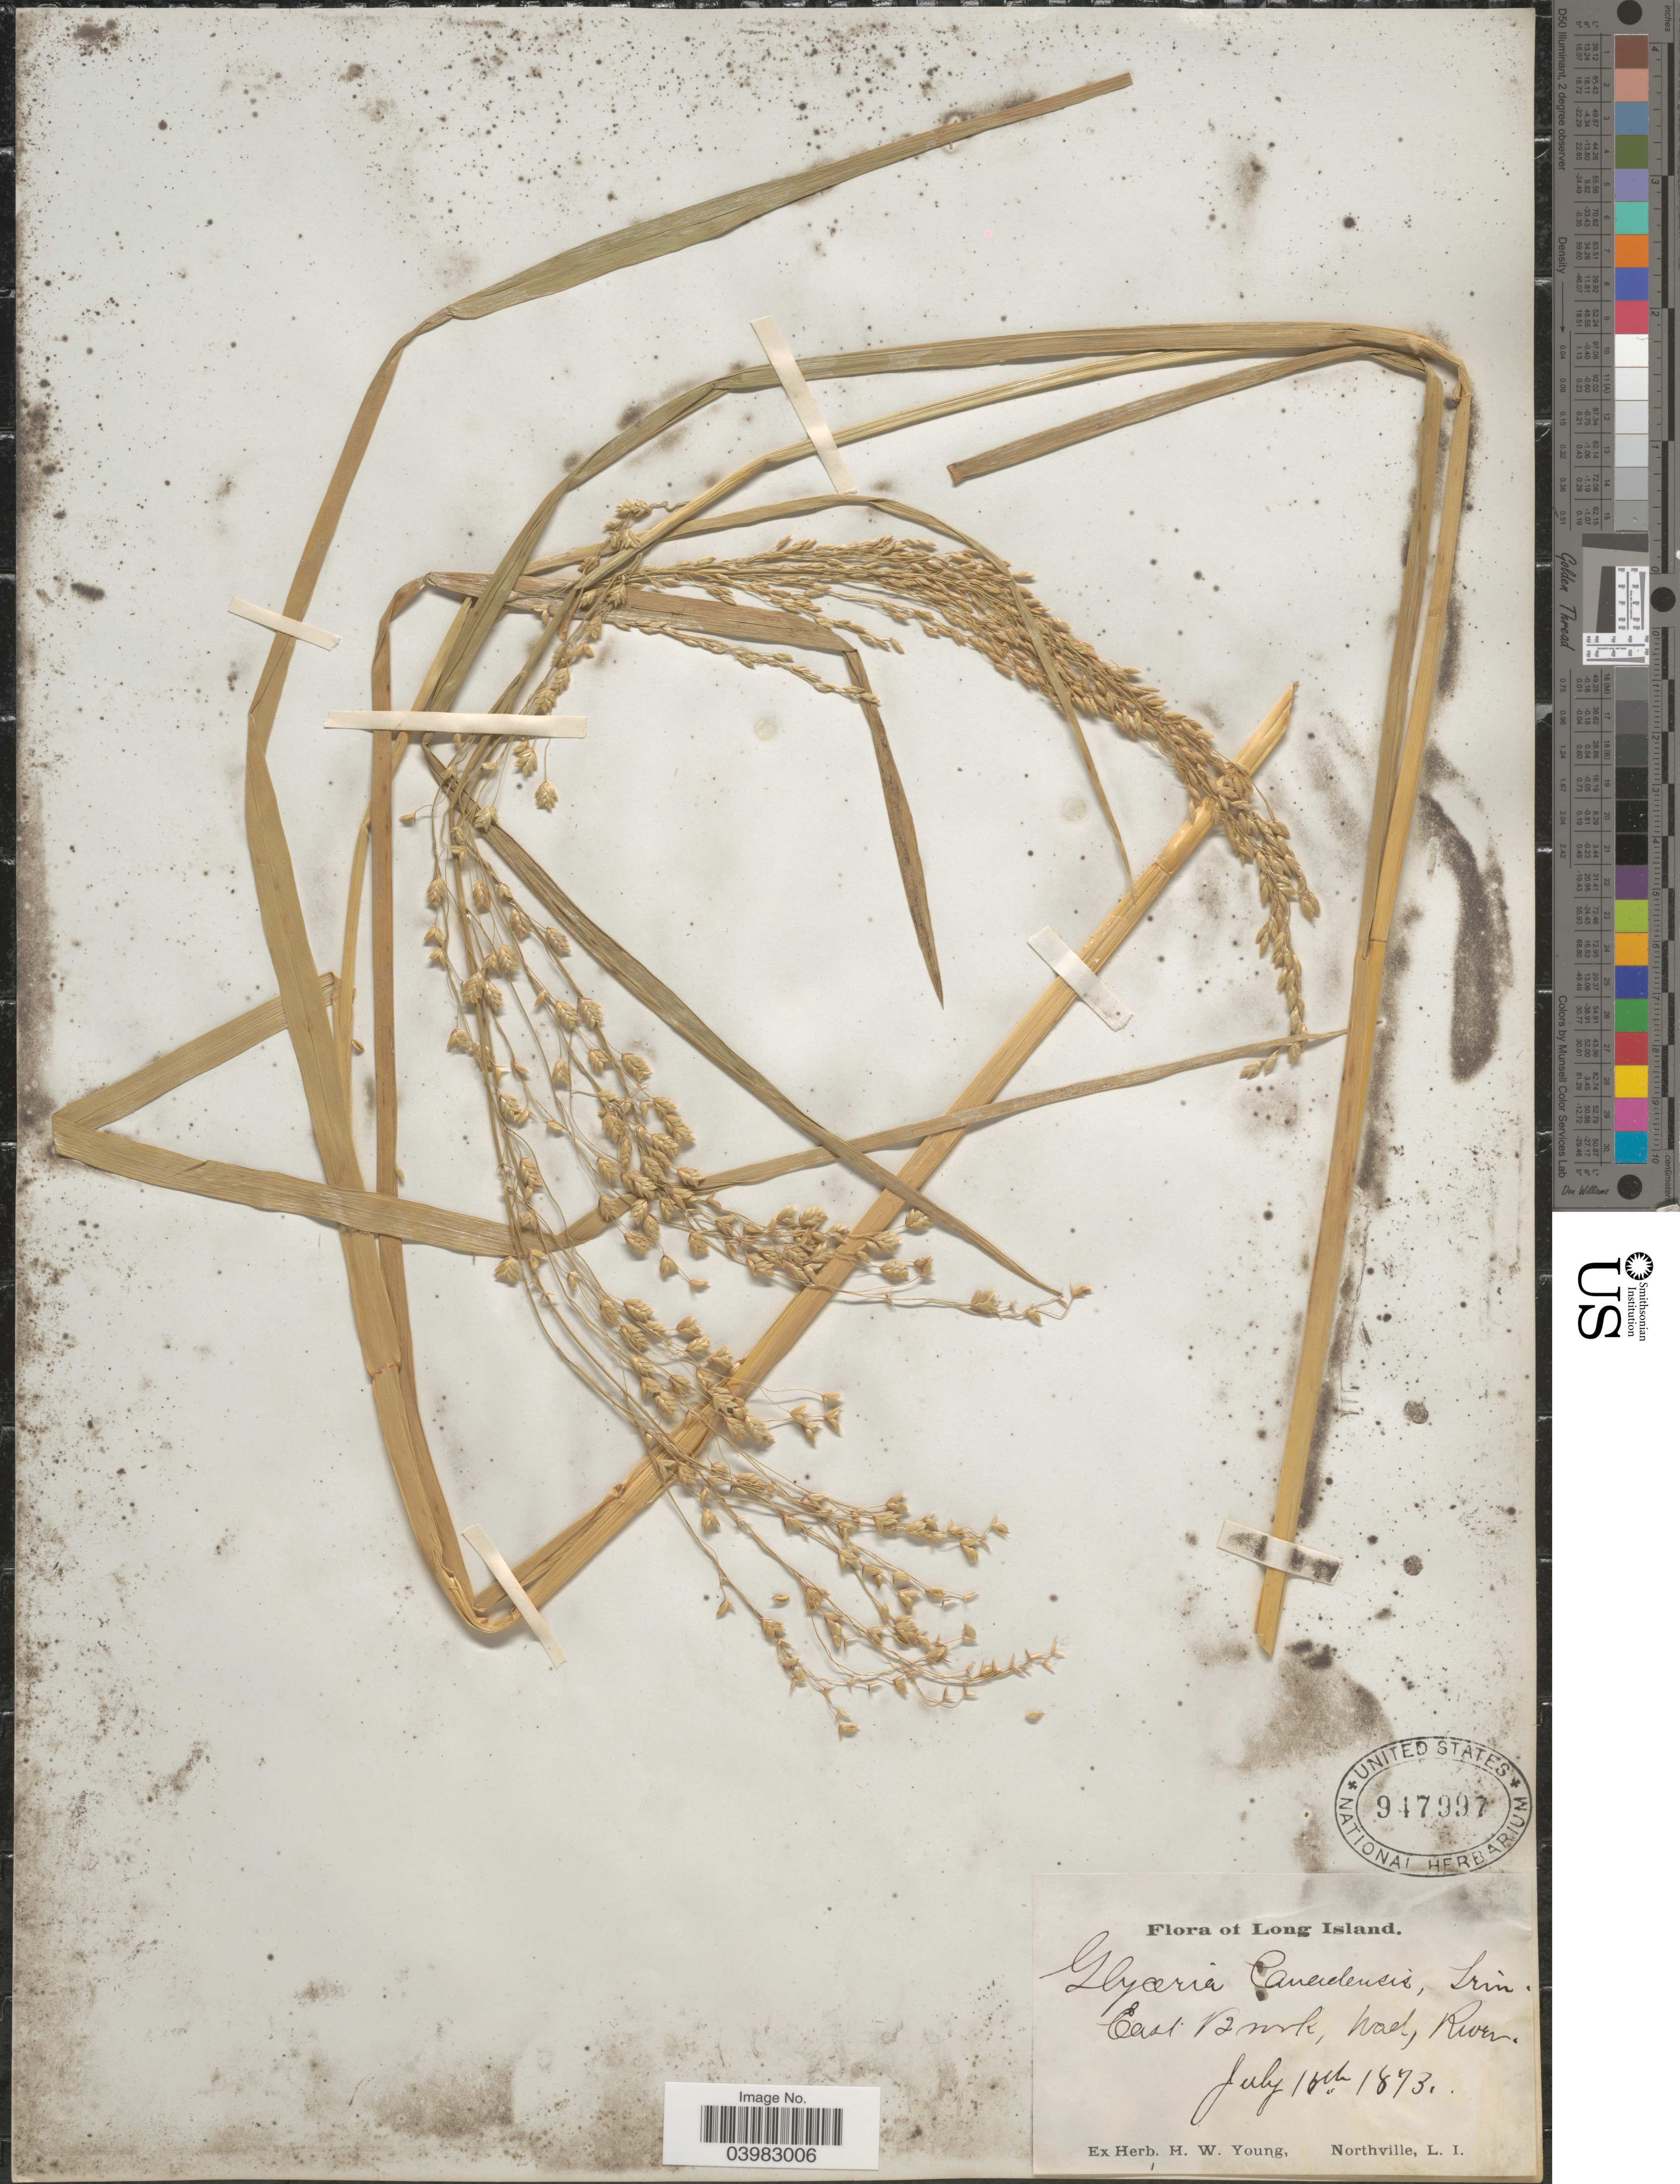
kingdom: Plantae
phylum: Tracheophyta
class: Liliopsida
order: Poales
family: Poaceae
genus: Glyceria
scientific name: Glyceria canadensis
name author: (Michx.) Trin.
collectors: ex herb. H.W. Young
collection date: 1873-07-15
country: United States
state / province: New York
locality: Long Island. East Bank, Wad, River.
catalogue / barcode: US 947997